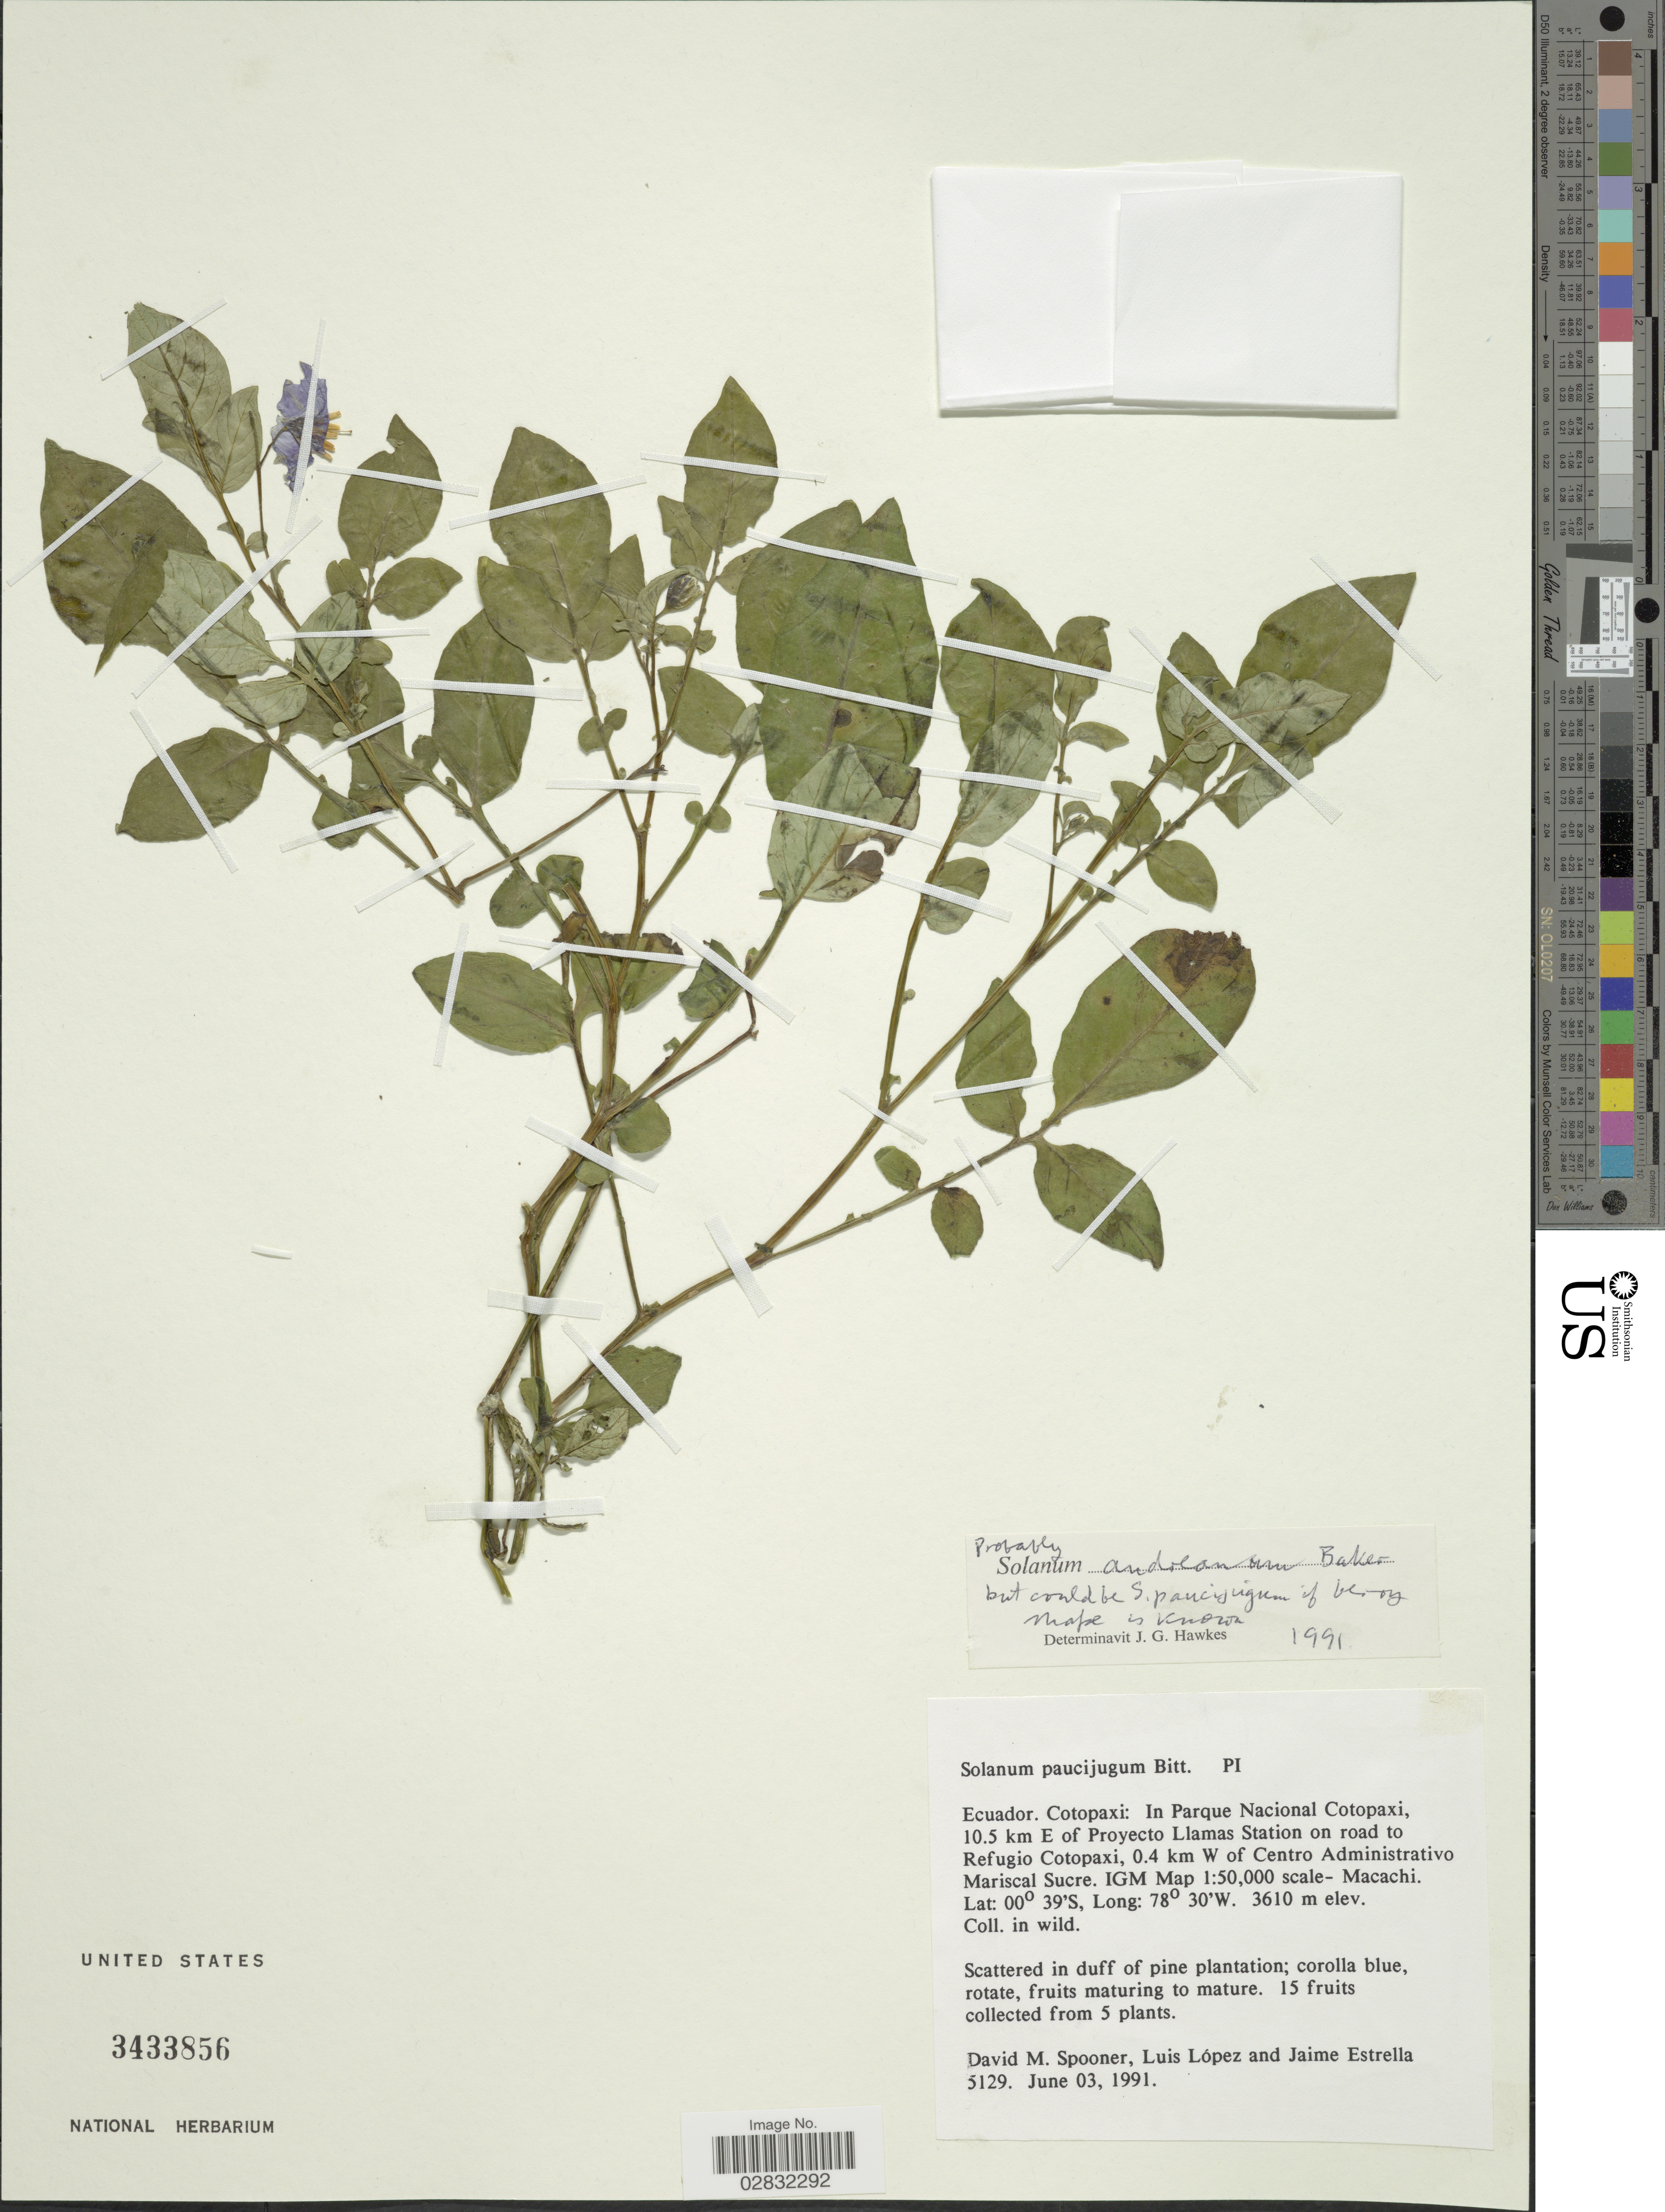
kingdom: Plantae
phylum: Tracheophyta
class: Magnoliopsida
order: Solanales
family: Solanaceae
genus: Solanum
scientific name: Solanum andreanum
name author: Baker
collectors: D. Spooner, L. López & J. Estrella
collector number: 5129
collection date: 1991-06-03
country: Ecuador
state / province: Cotopaxi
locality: In Parque Nacional Cotopaxi, 10.5 km E of Proyecto Llamas Station on road to Refugio Cotopaxi, 0.4 km W of Centro Administrativo Mariscal Sucre, IGM Map 1:50,000 scale- Macachi.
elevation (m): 3610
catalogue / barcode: US 3433856